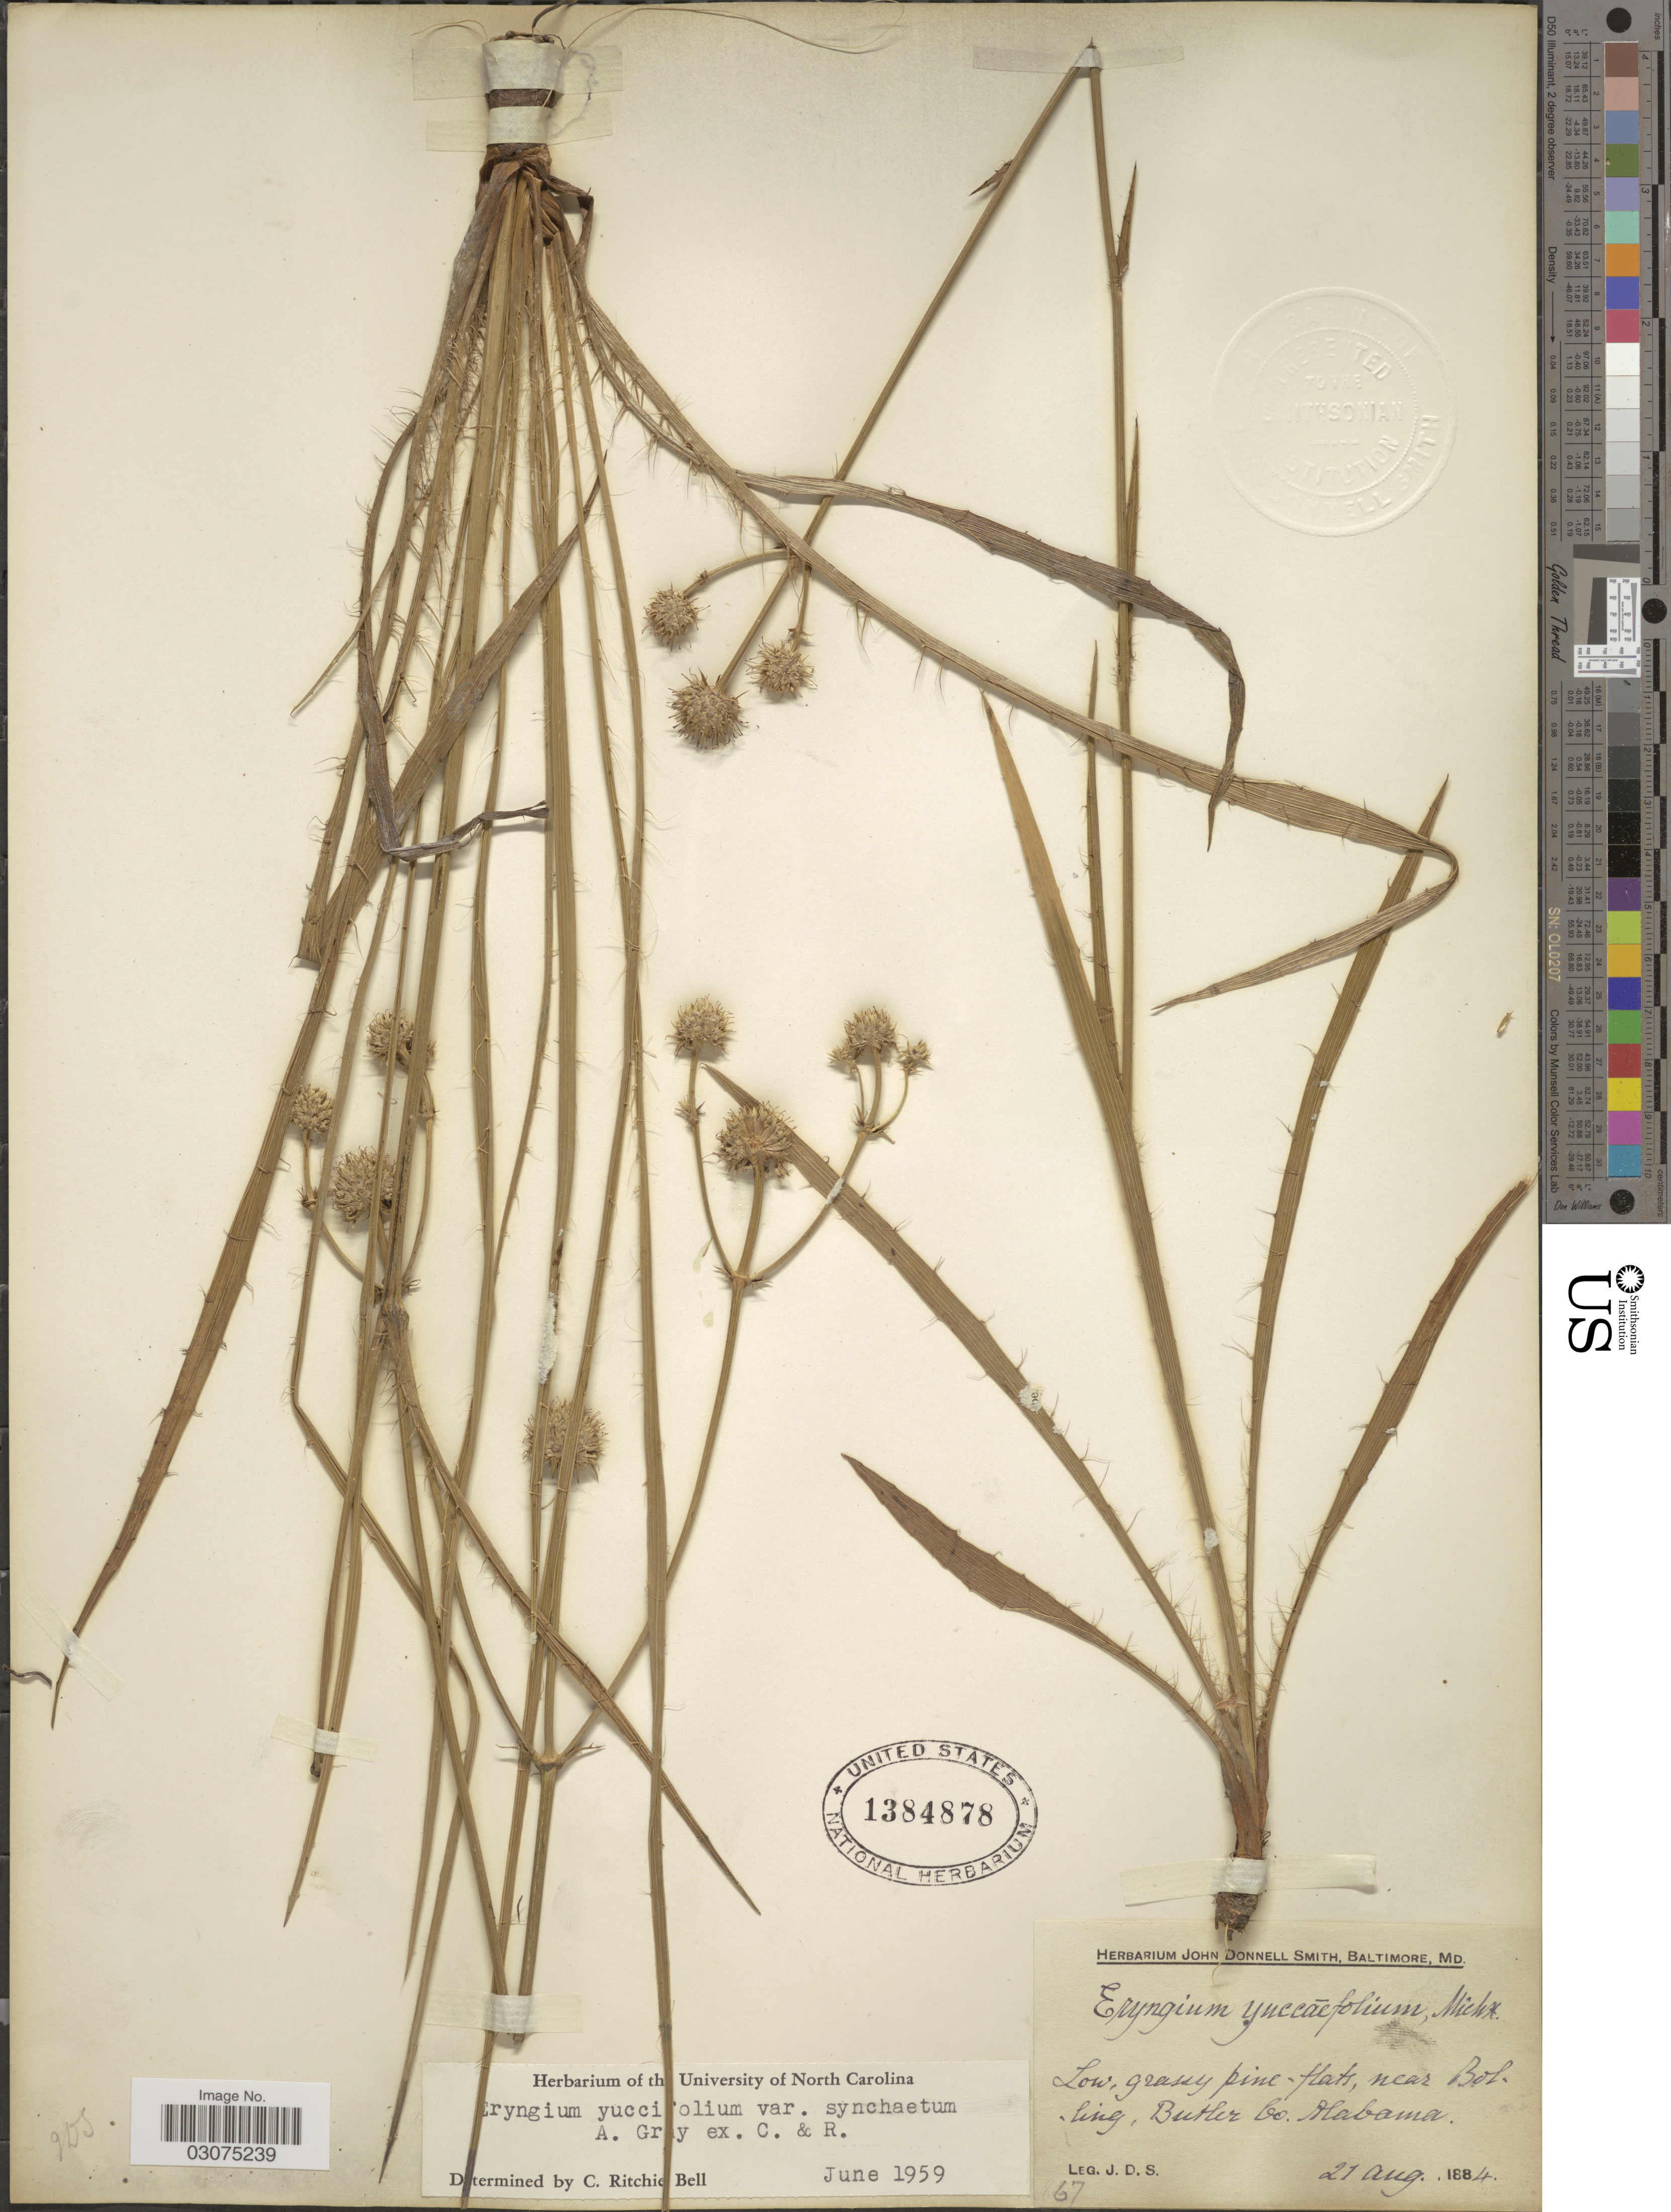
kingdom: Plantae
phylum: Tracheophyta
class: Magnoliopsida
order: Apiales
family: Apiaceae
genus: Eryngium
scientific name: Eryngium yuccifolium var. synchaetum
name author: A. Gray ex J.M. Coult. & Rose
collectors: J. Donnell Smith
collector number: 67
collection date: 1884-08-21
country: United States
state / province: Alabama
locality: Near Bollin, Butler Co.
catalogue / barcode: US 1384878